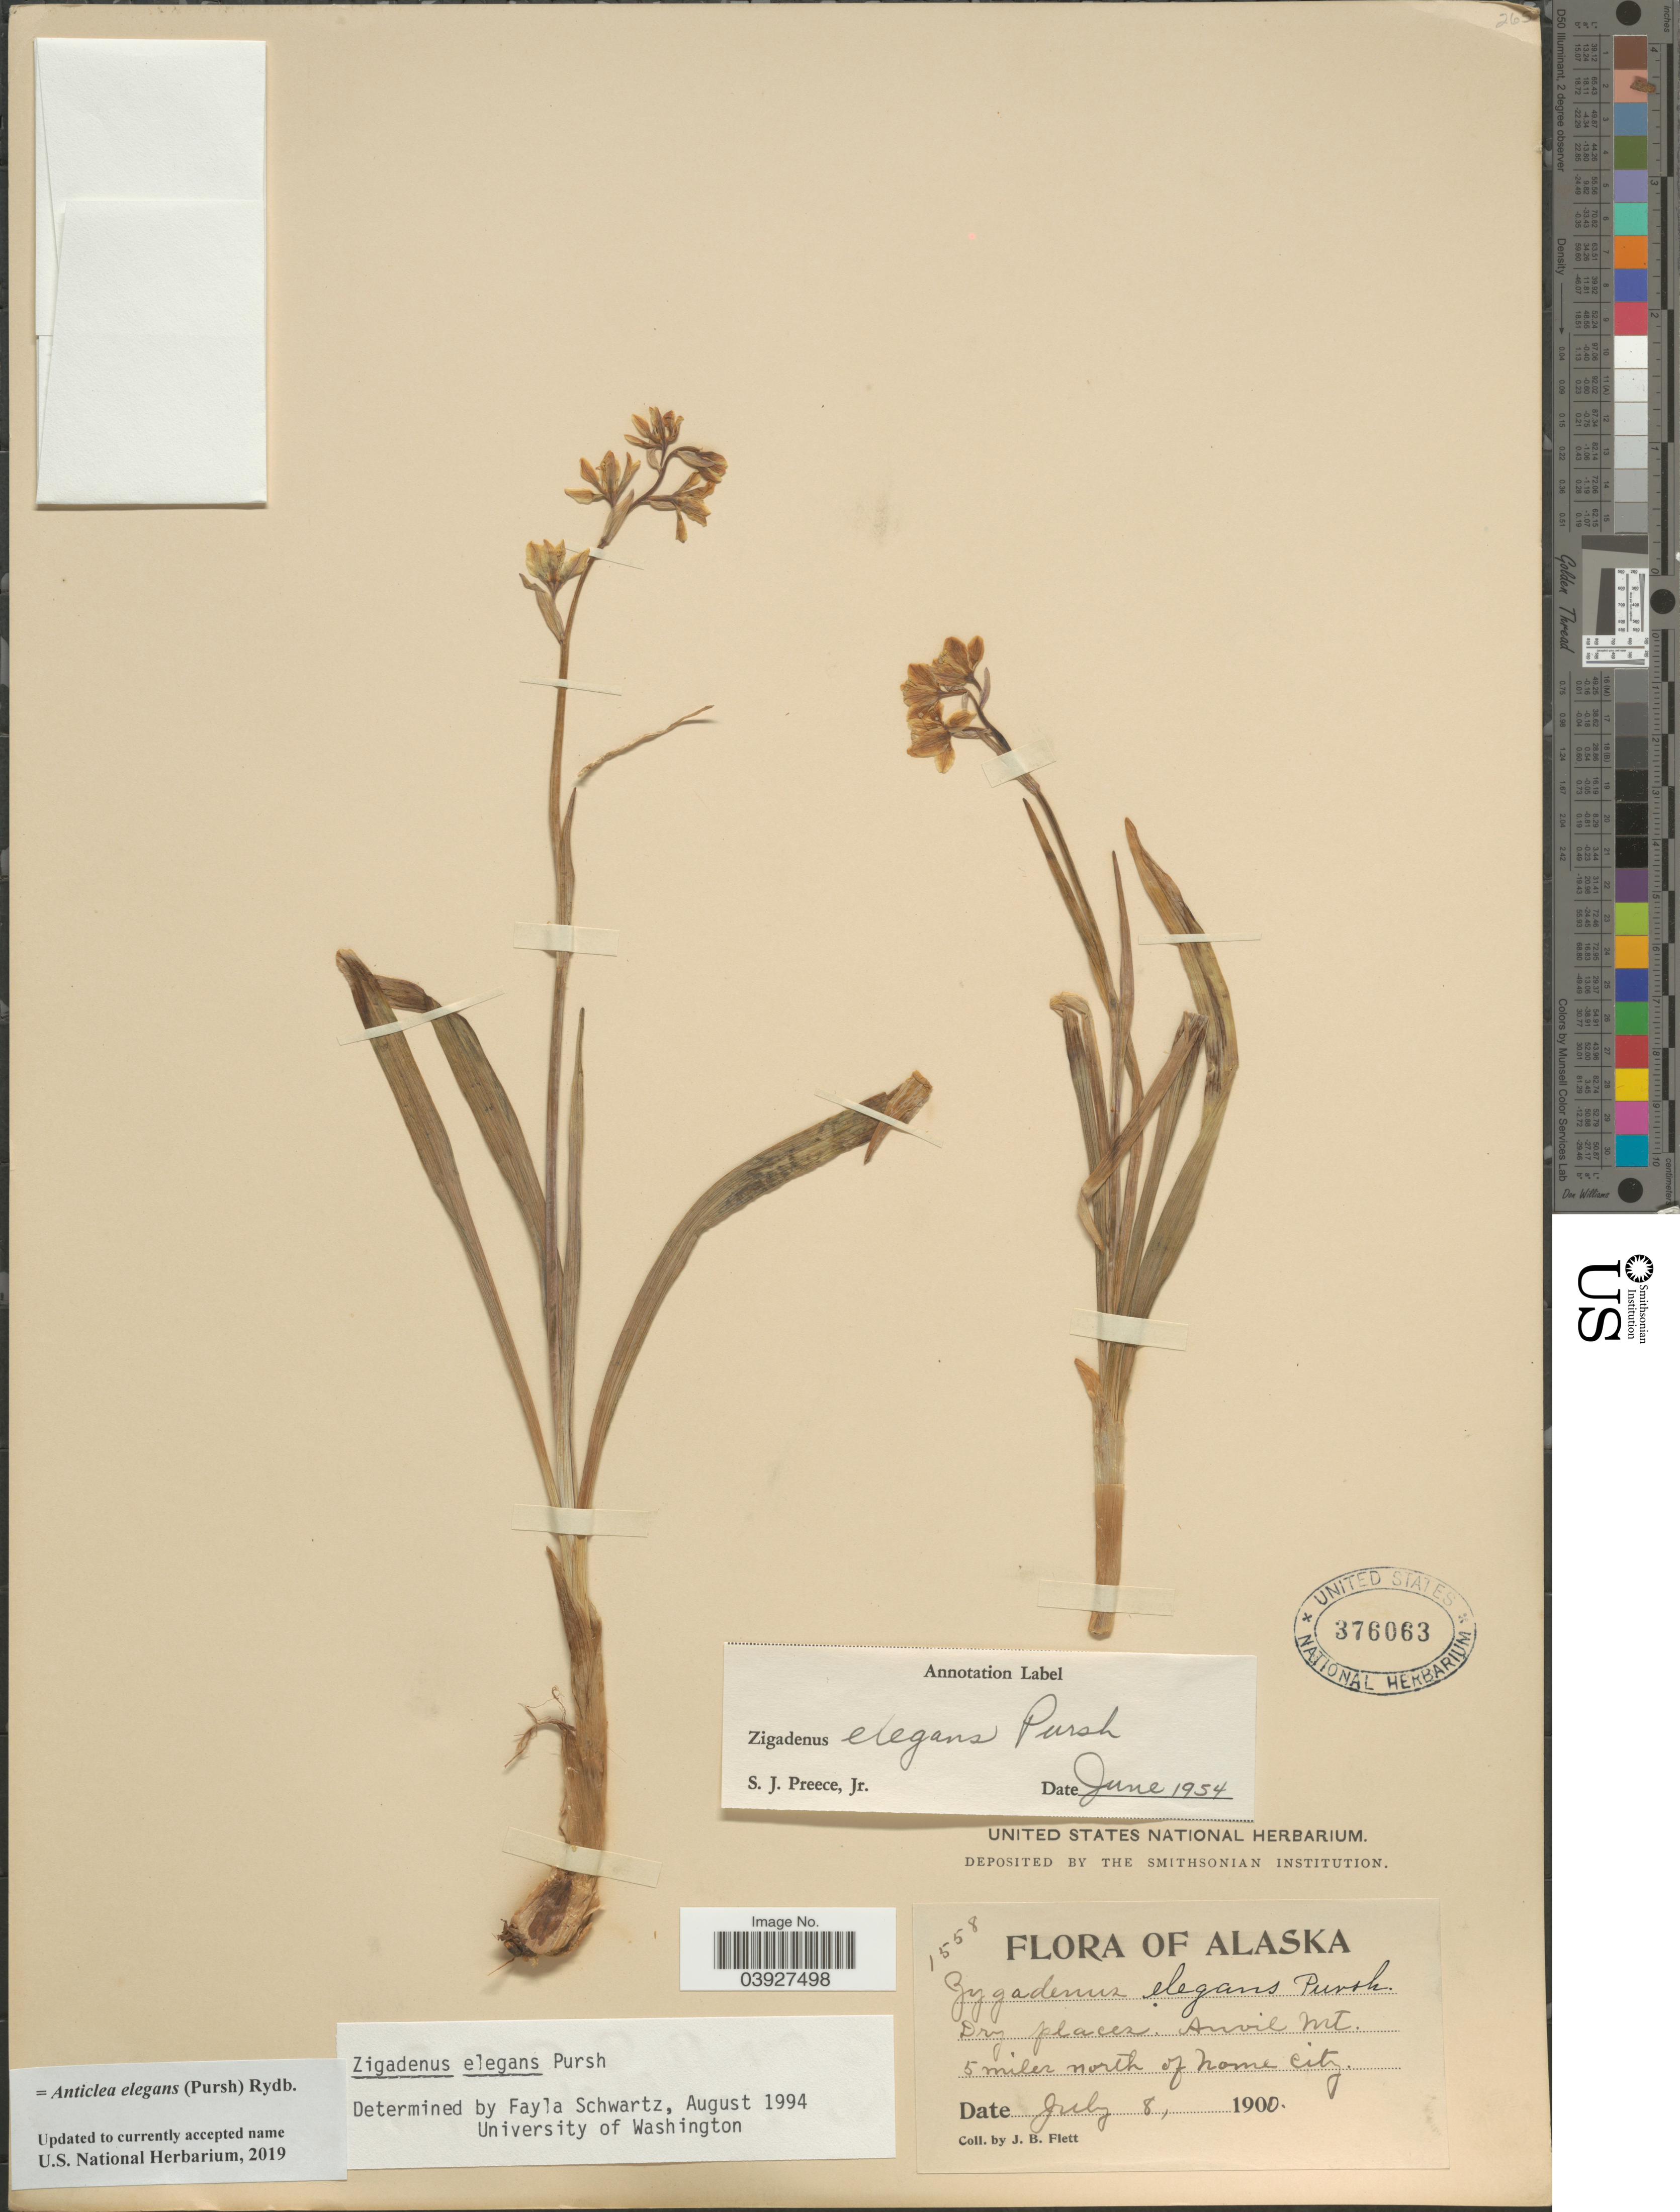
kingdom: Plantae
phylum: Tracheophyta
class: Liliopsida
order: Liliales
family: Melanthiaceae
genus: Anticlea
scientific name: Anticlea elegans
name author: (Pursh) Rydb.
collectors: J. Flett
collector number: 1558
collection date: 1900-07-08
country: United States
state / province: Alaska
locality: Dry places. Anvil Mt. 5 miles north of Nome City.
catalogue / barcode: US 376063